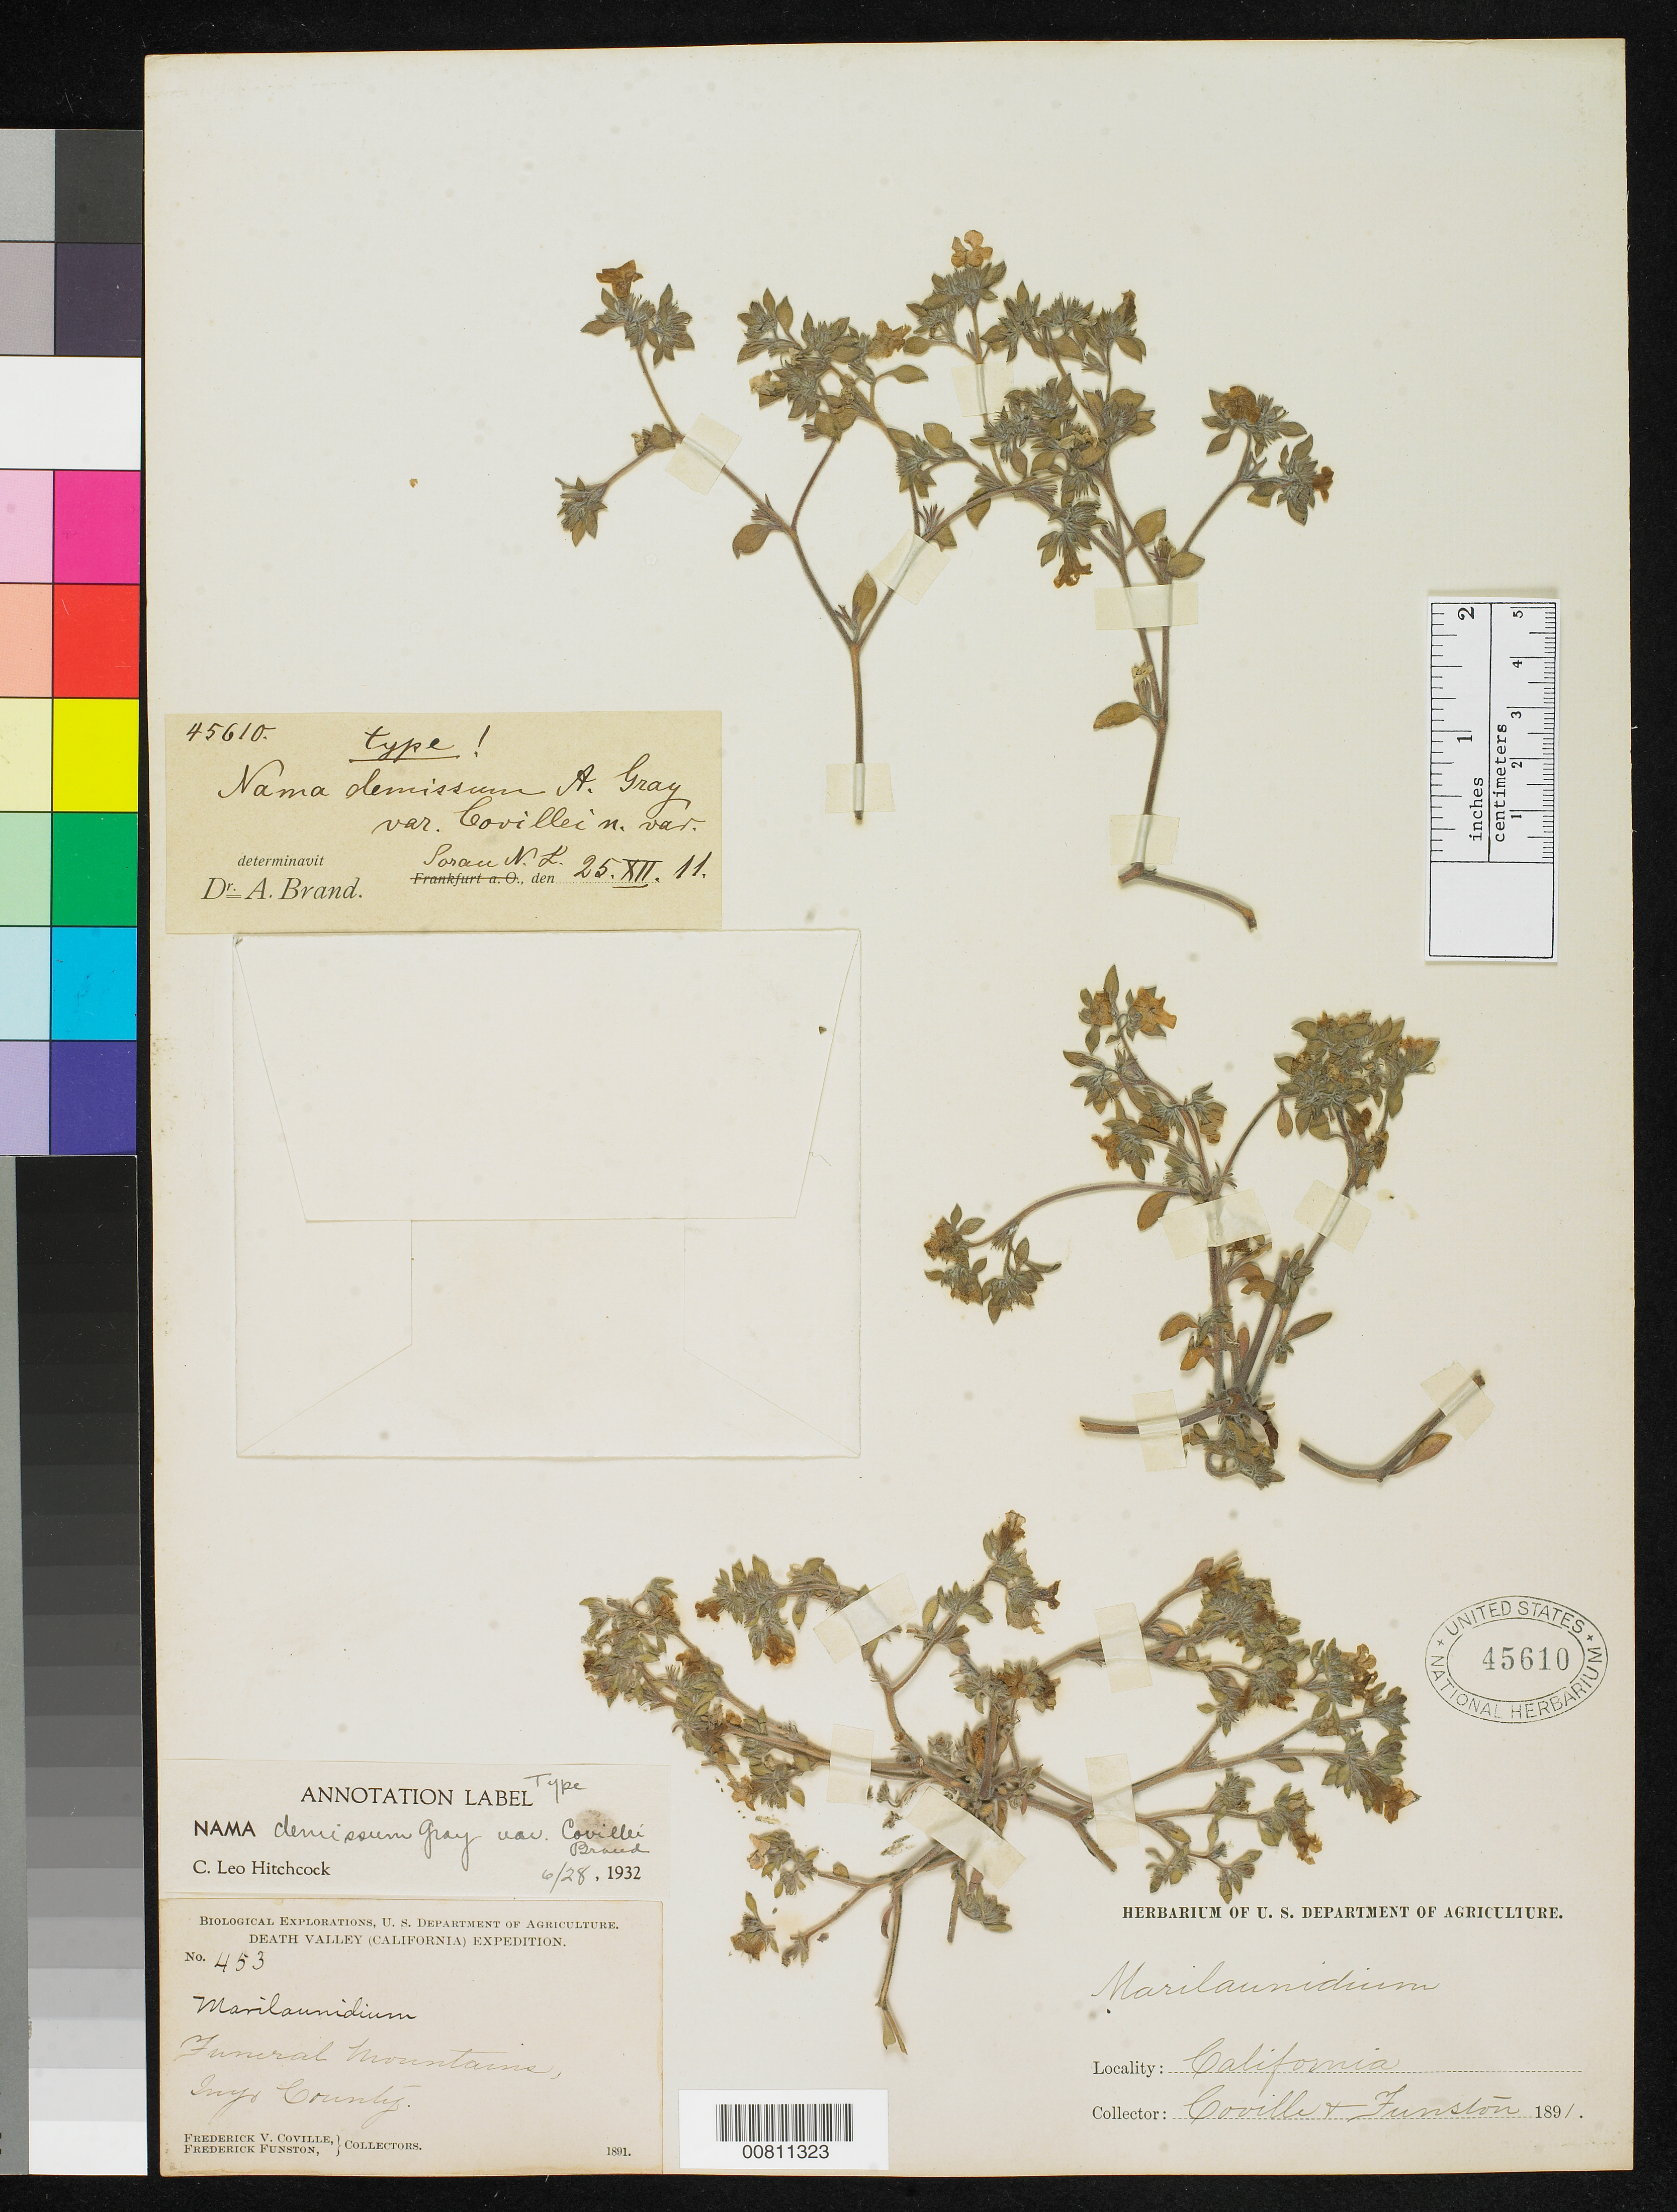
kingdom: Plantae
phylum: Tracheophyta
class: Magnoliopsida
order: Boraginales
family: Namaceae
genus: Nama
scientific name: Nama demissum var. covillei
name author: Brand in Engl.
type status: Holotype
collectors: F. V. Coville & F. Funston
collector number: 453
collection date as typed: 1891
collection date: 1891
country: United States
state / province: California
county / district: Inyo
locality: Funeral Mts.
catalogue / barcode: US 45610